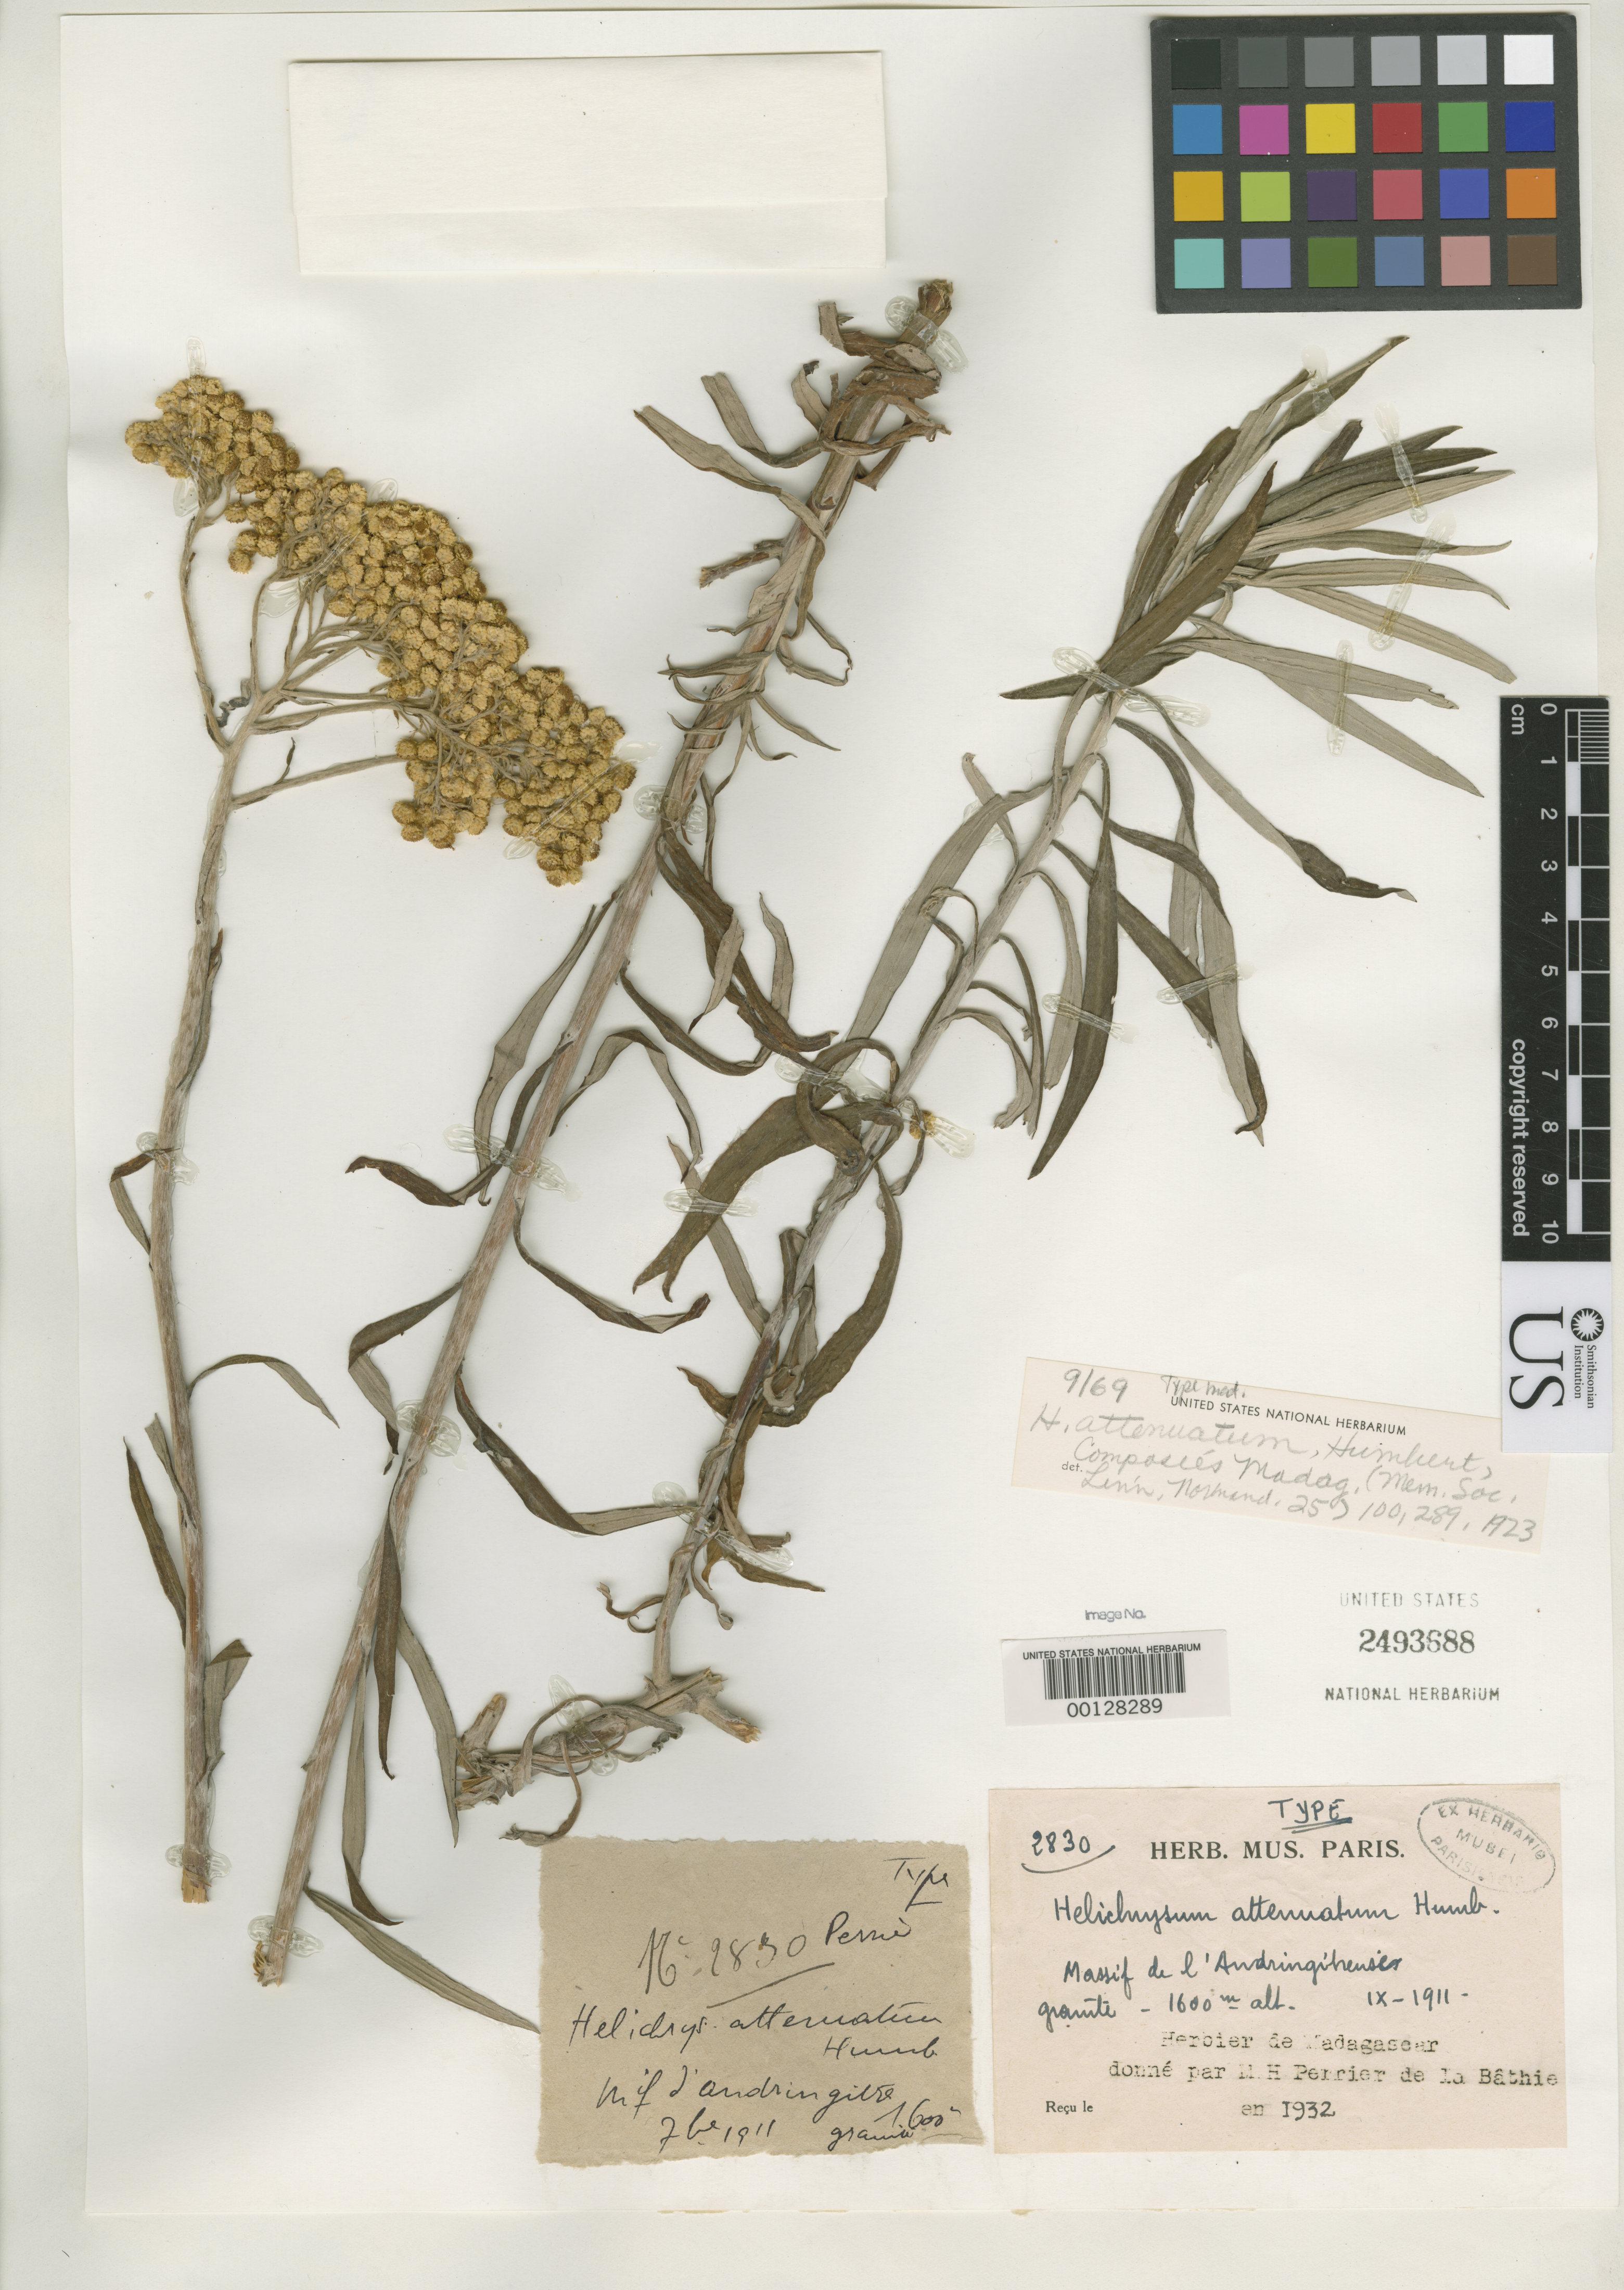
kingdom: Plantae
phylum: Tracheophyta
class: Magnoliopsida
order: Asterales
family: Asteraceae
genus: Helichrysum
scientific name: Helichrysum attenuatum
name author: Humbert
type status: Isosyntype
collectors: H. Perrier de la Bâthie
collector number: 2830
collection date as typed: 1911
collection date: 1911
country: Madagascar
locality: Massif de l'Aandringitra.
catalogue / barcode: US 2493688